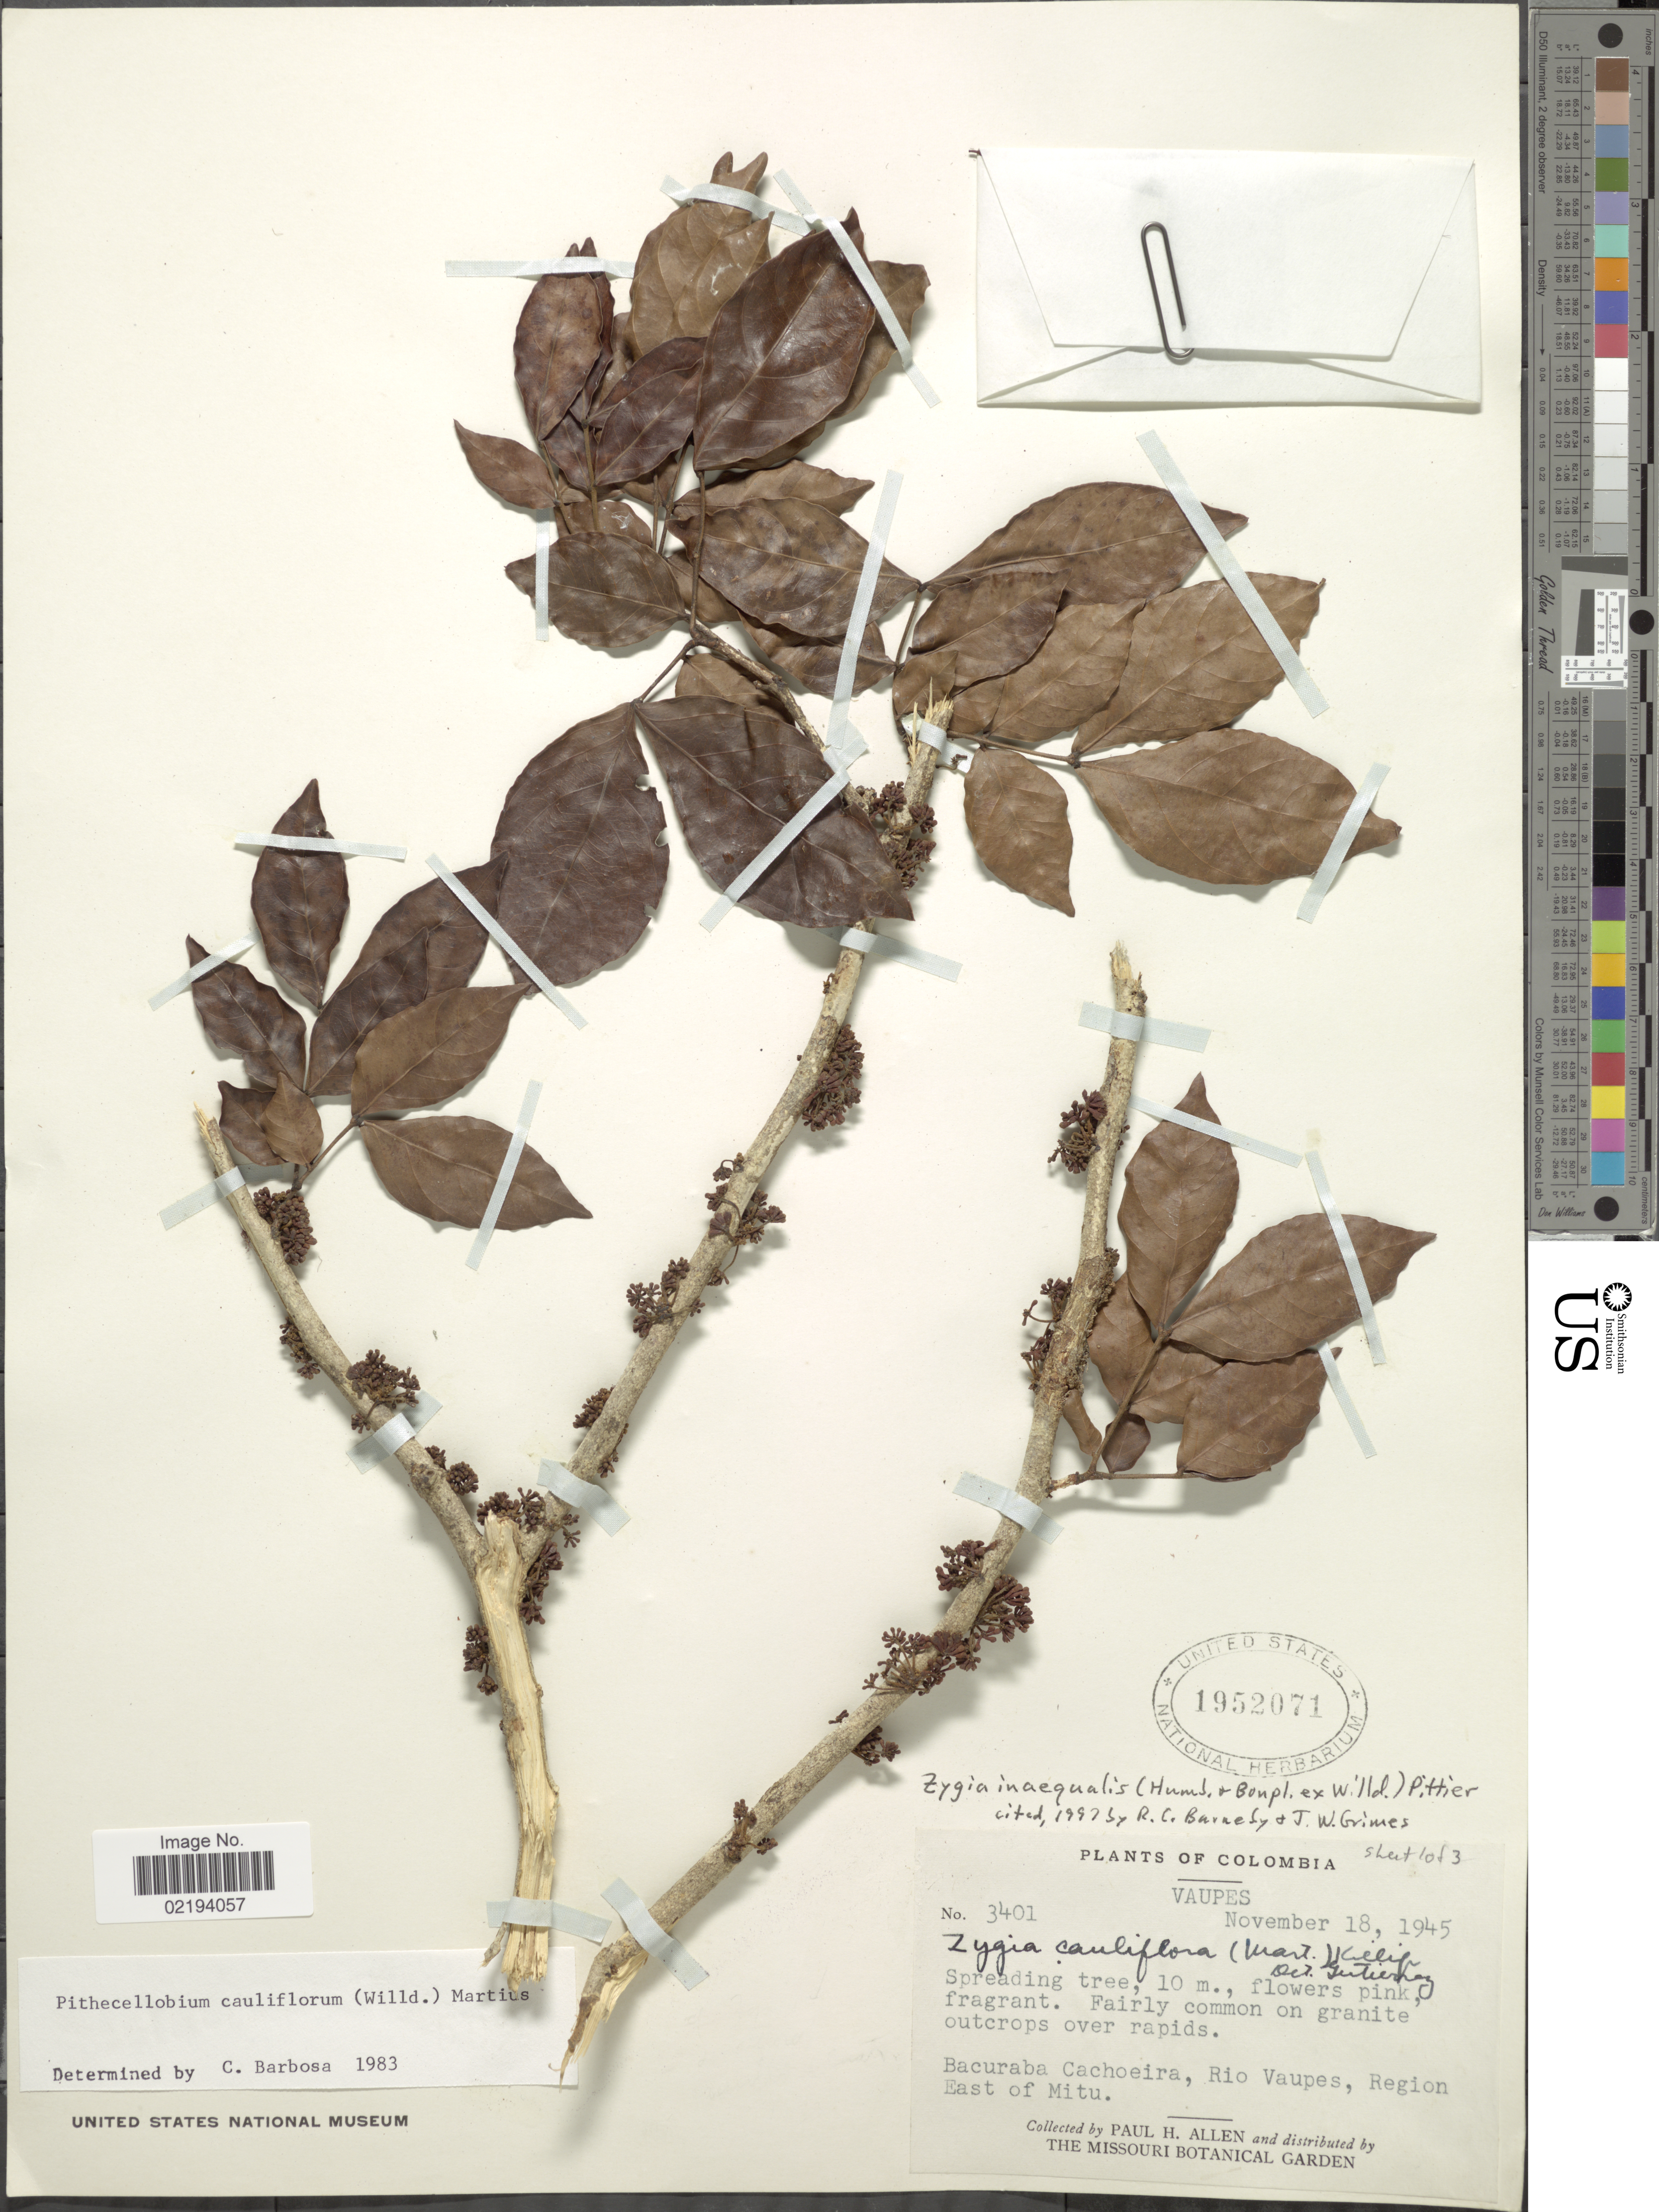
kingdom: Plantae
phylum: Tracheophyta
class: Magnoliopsida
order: Fabales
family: Fabaceae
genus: Zygia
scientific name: Zygia inaequalis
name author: (Humb. & Bonpl. ex Willd.) Pittier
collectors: P. H. Allen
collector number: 3401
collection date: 1945-11-18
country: Colombia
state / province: Vaupés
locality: Bacuraba Cachoeira, Rio Vaupes, region East of Mitu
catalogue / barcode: US 1952071